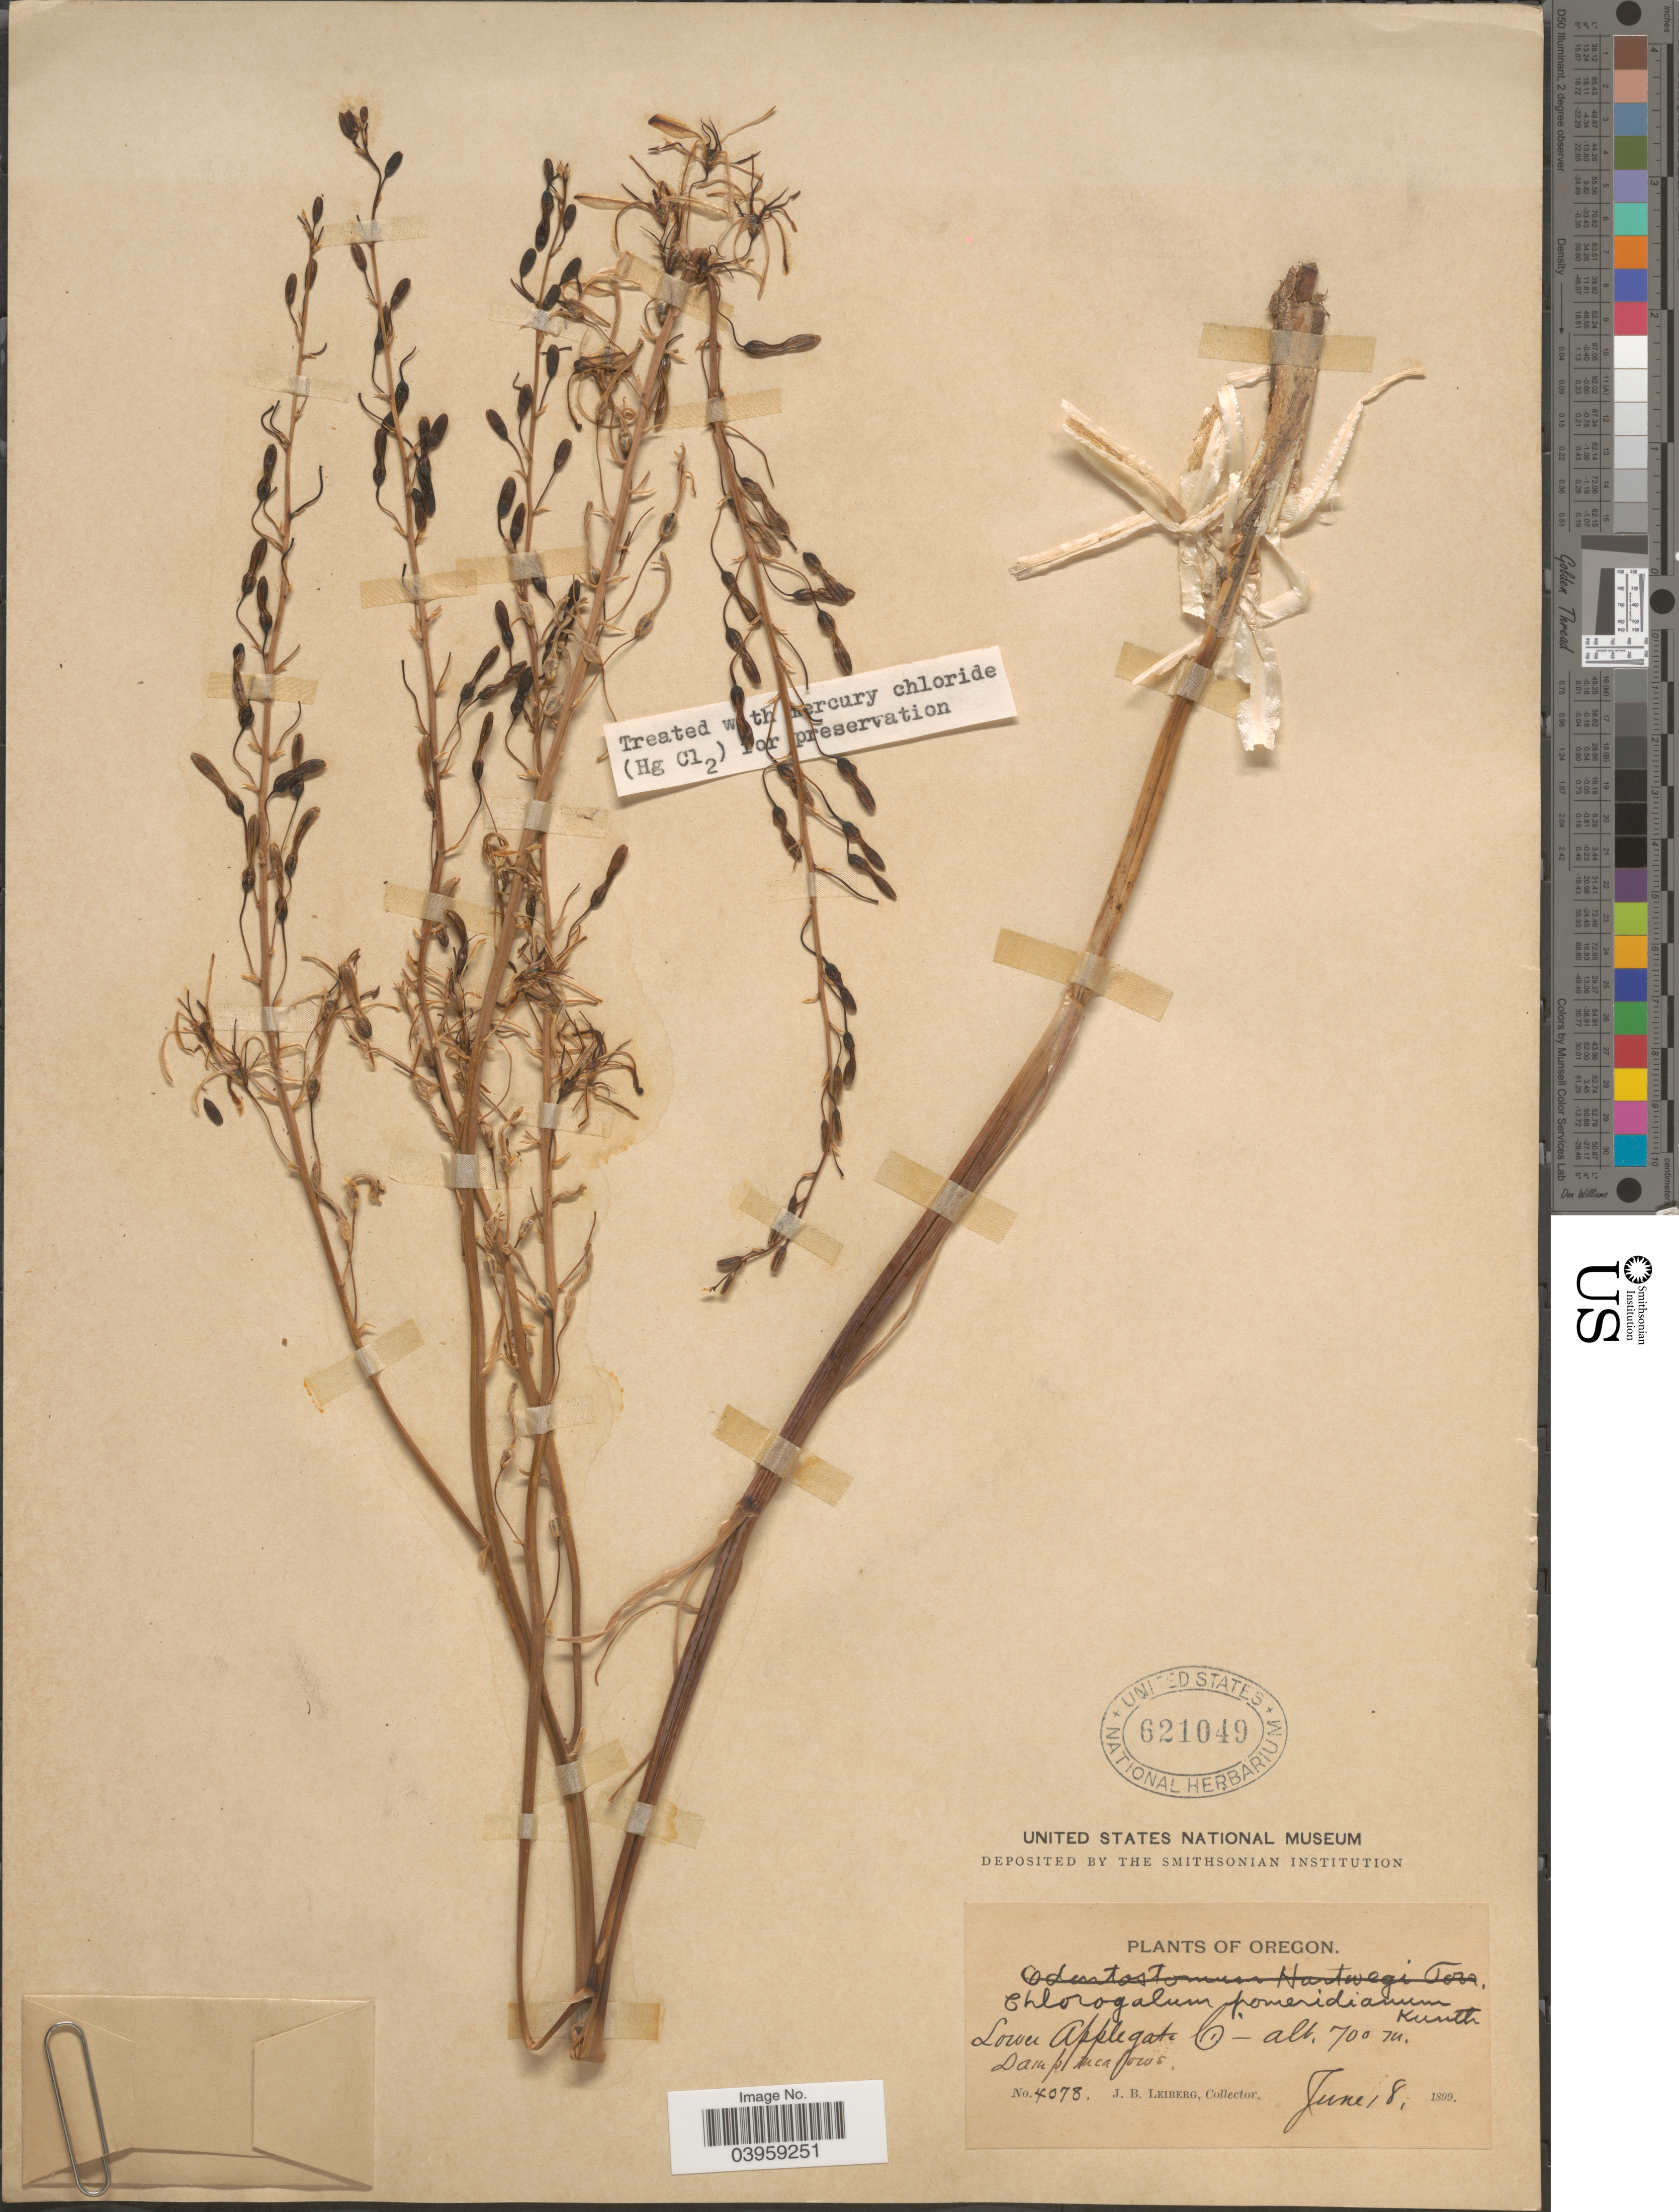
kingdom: Plantae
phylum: Tracheophyta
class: Liliopsida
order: Asparagales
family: Asparagaceae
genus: Chlorogalum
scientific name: Chlorogalum pomeridianum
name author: (DC.) Kunth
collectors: J. B. Leiberg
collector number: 4078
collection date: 1899-06-18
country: United States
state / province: Oregon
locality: Lower Applegate C.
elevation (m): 700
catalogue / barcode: US 621049